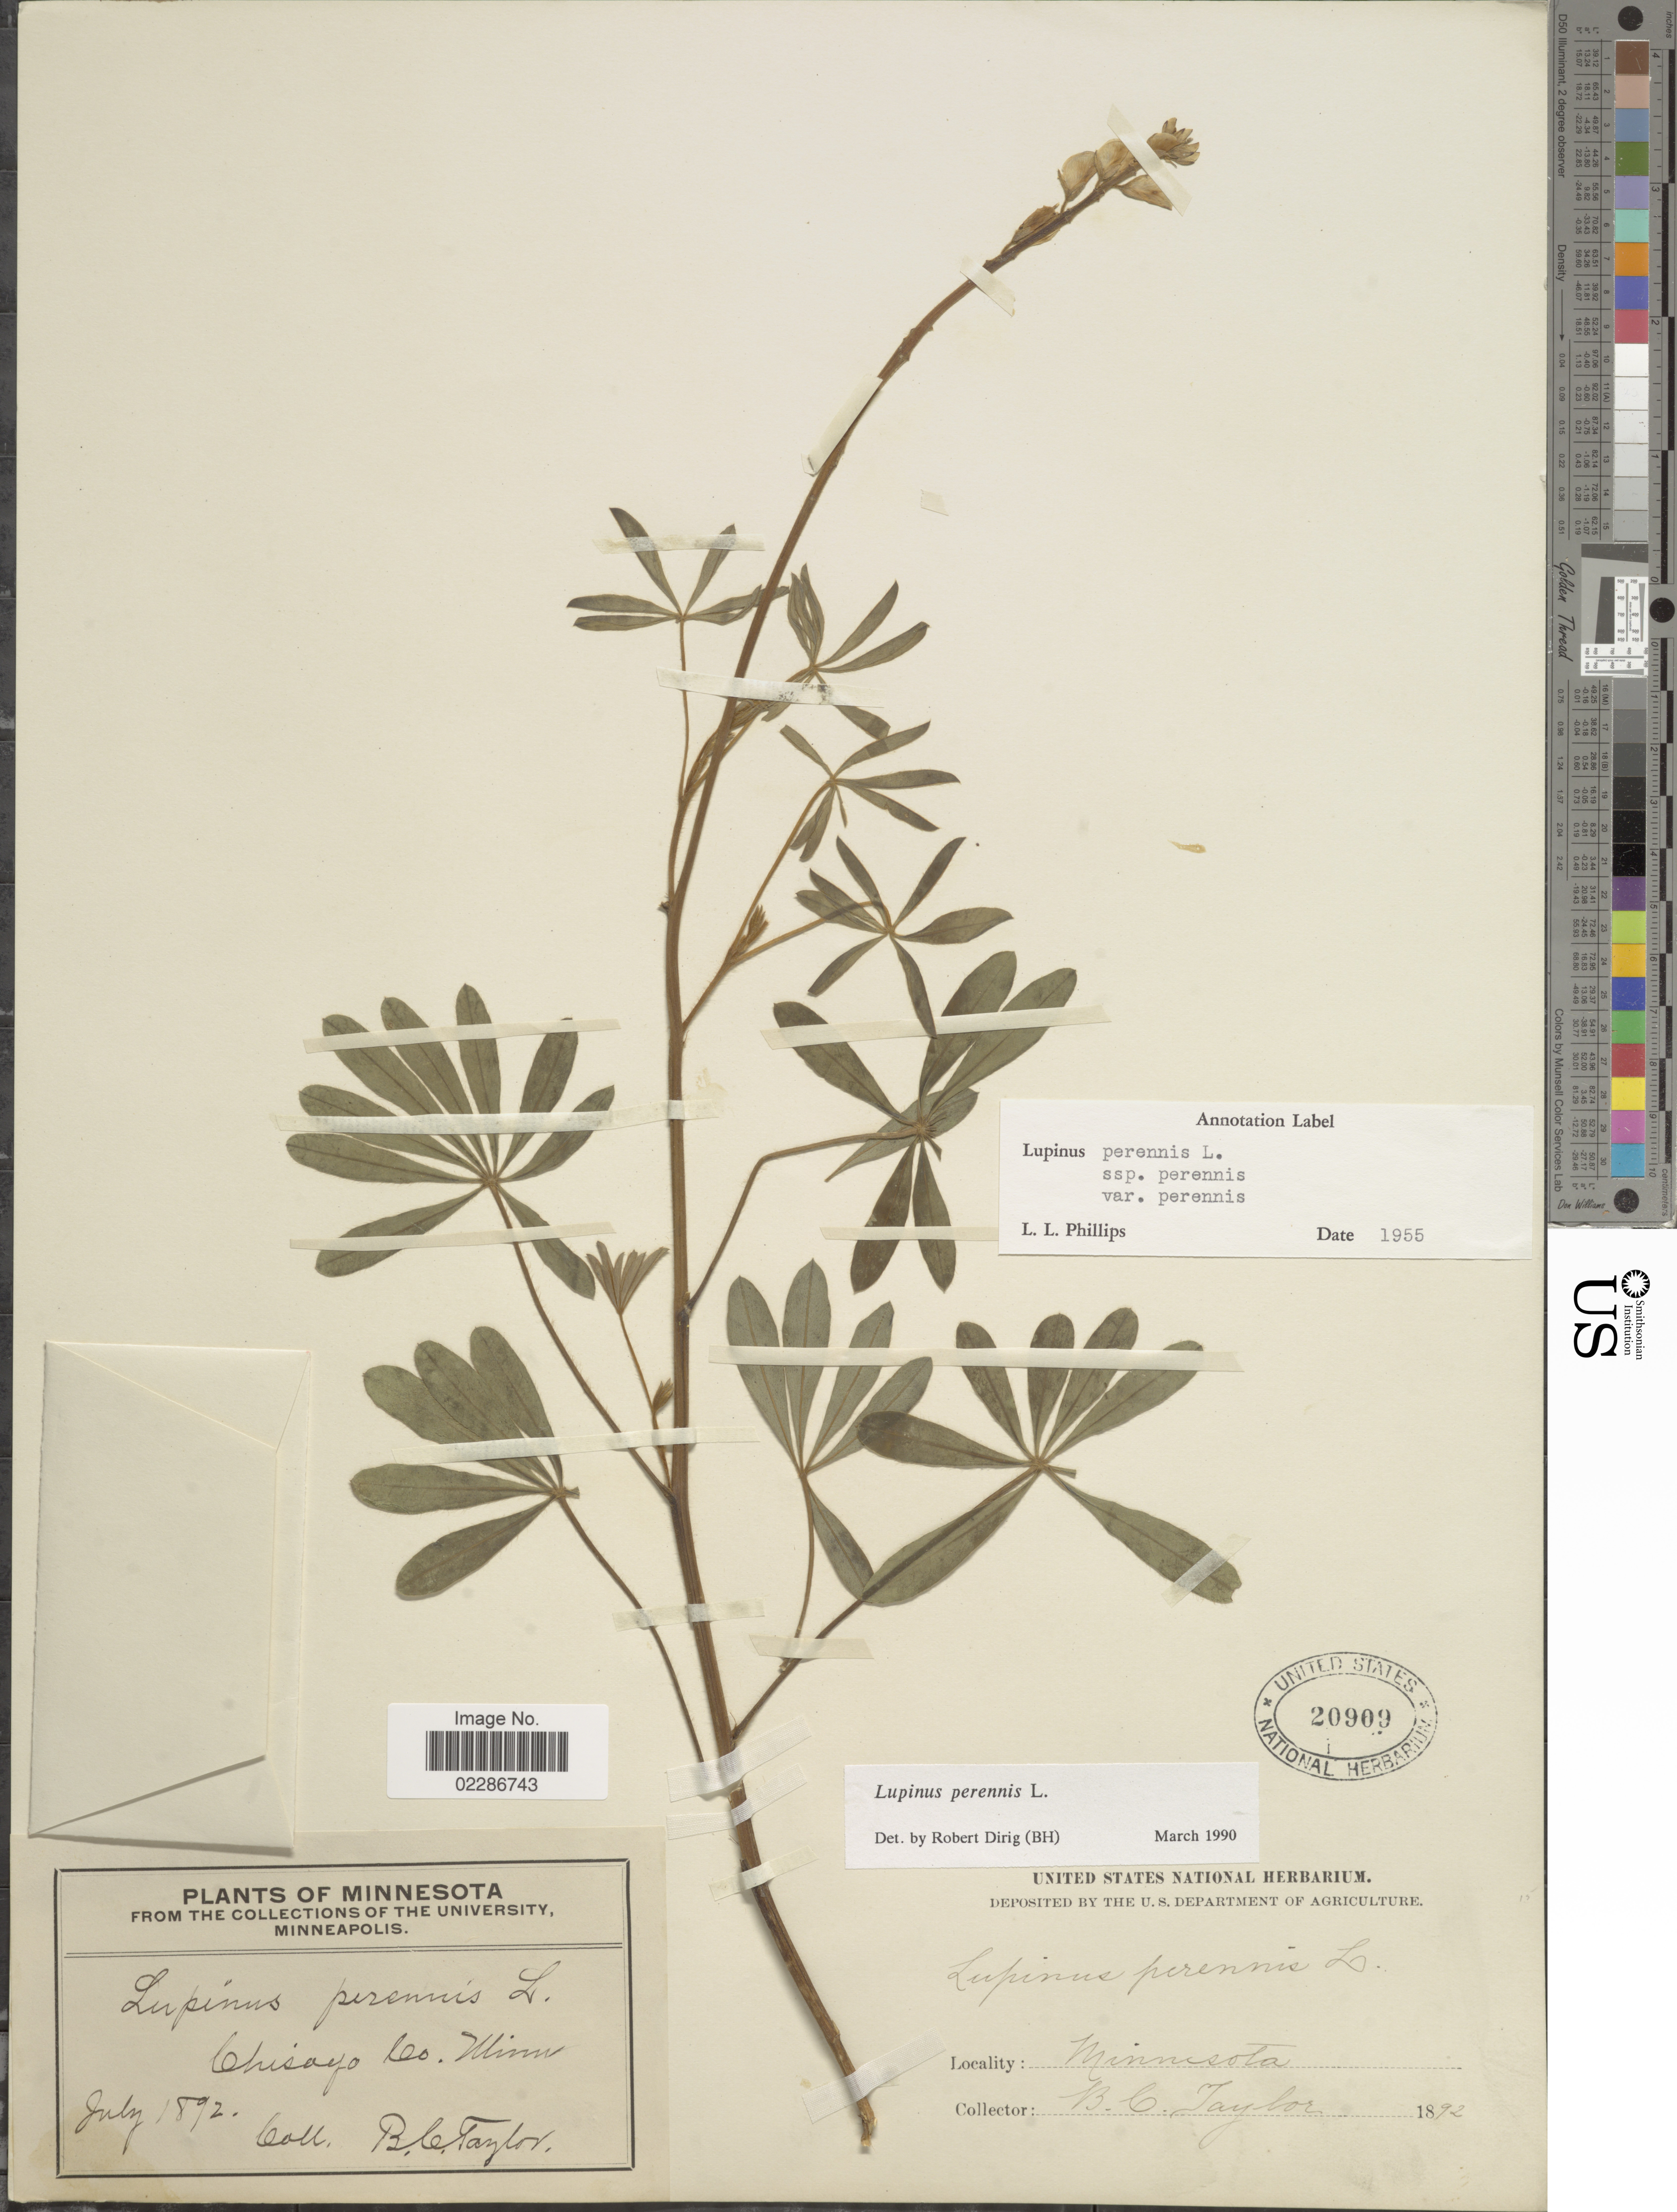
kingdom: Plantae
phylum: Tracheophyta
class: Magnoliopsida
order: Fabales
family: Fabaceae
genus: Lupinus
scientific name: Lupinus perennis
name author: L.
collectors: B. C. Taylor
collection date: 1892-07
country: United States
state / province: Minnesota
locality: Chisayo Co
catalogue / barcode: US 20909